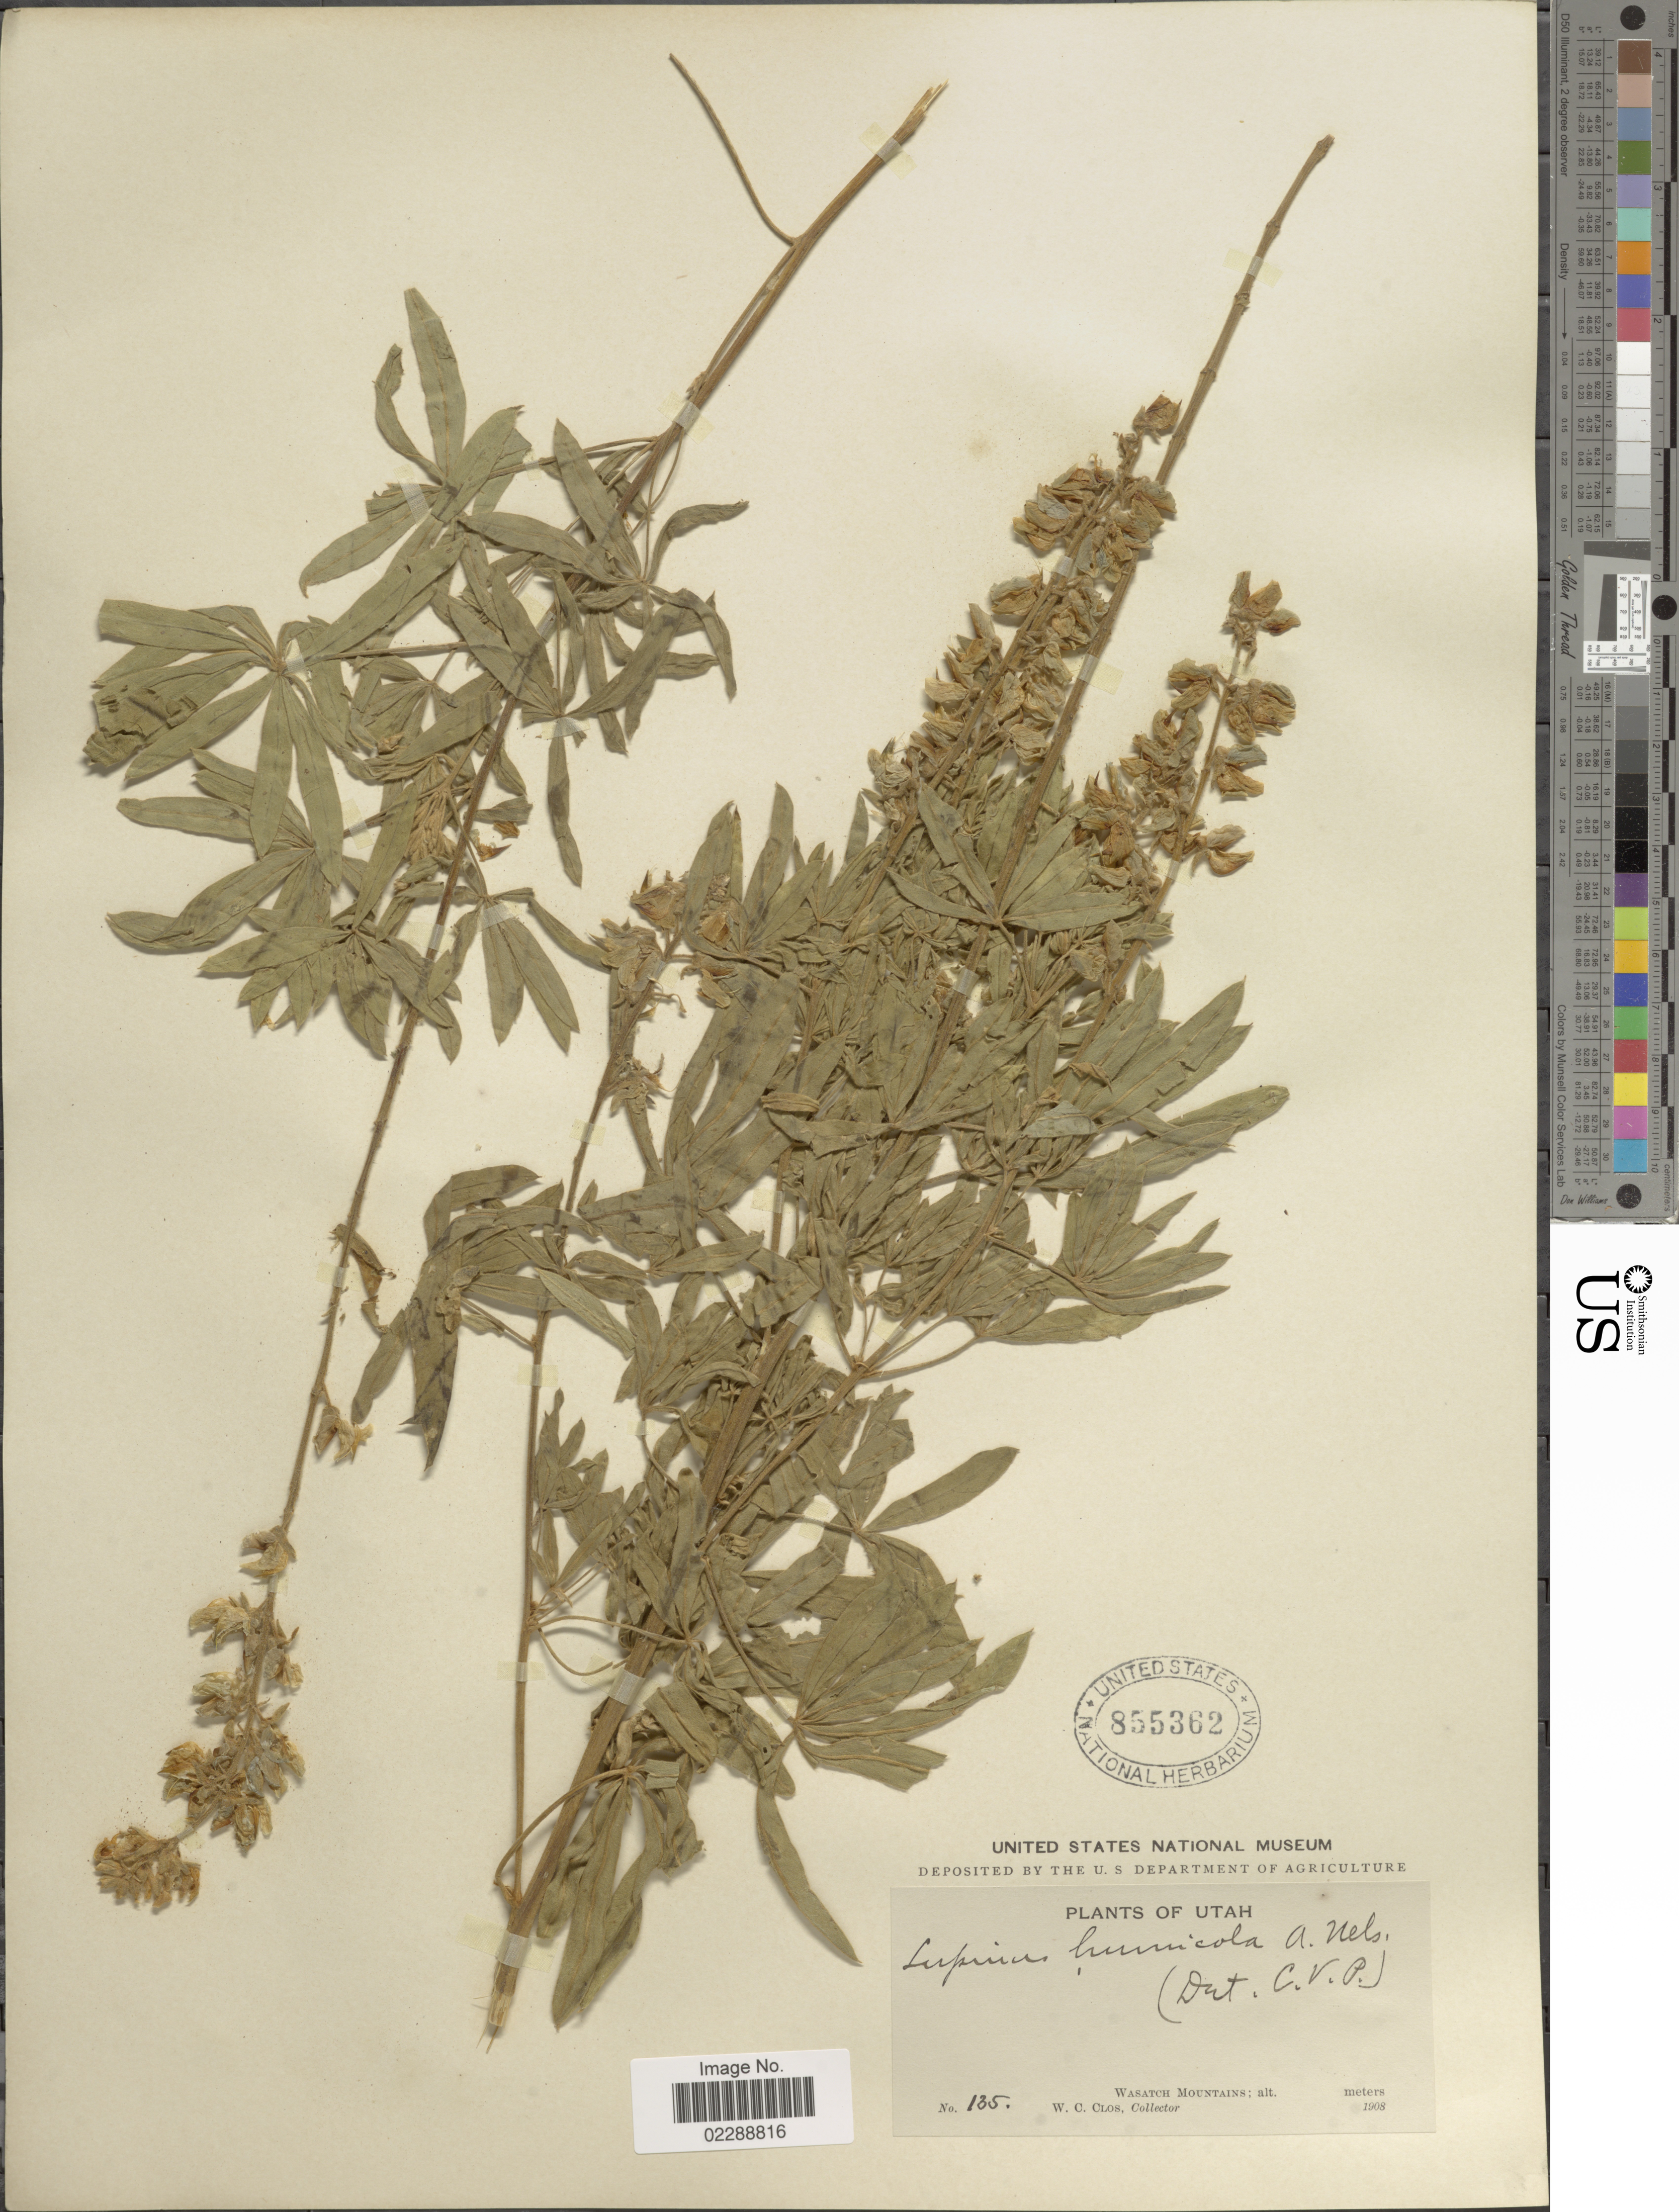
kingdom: Plantae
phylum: Tracheophyta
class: Magnoliopsida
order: Fabales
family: Fabaceae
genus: Lupinus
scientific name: Lupinus sp.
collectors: W. C. Clos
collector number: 135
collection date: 1908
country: United States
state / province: Utah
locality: Wasatch Mountains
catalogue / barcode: US 855362